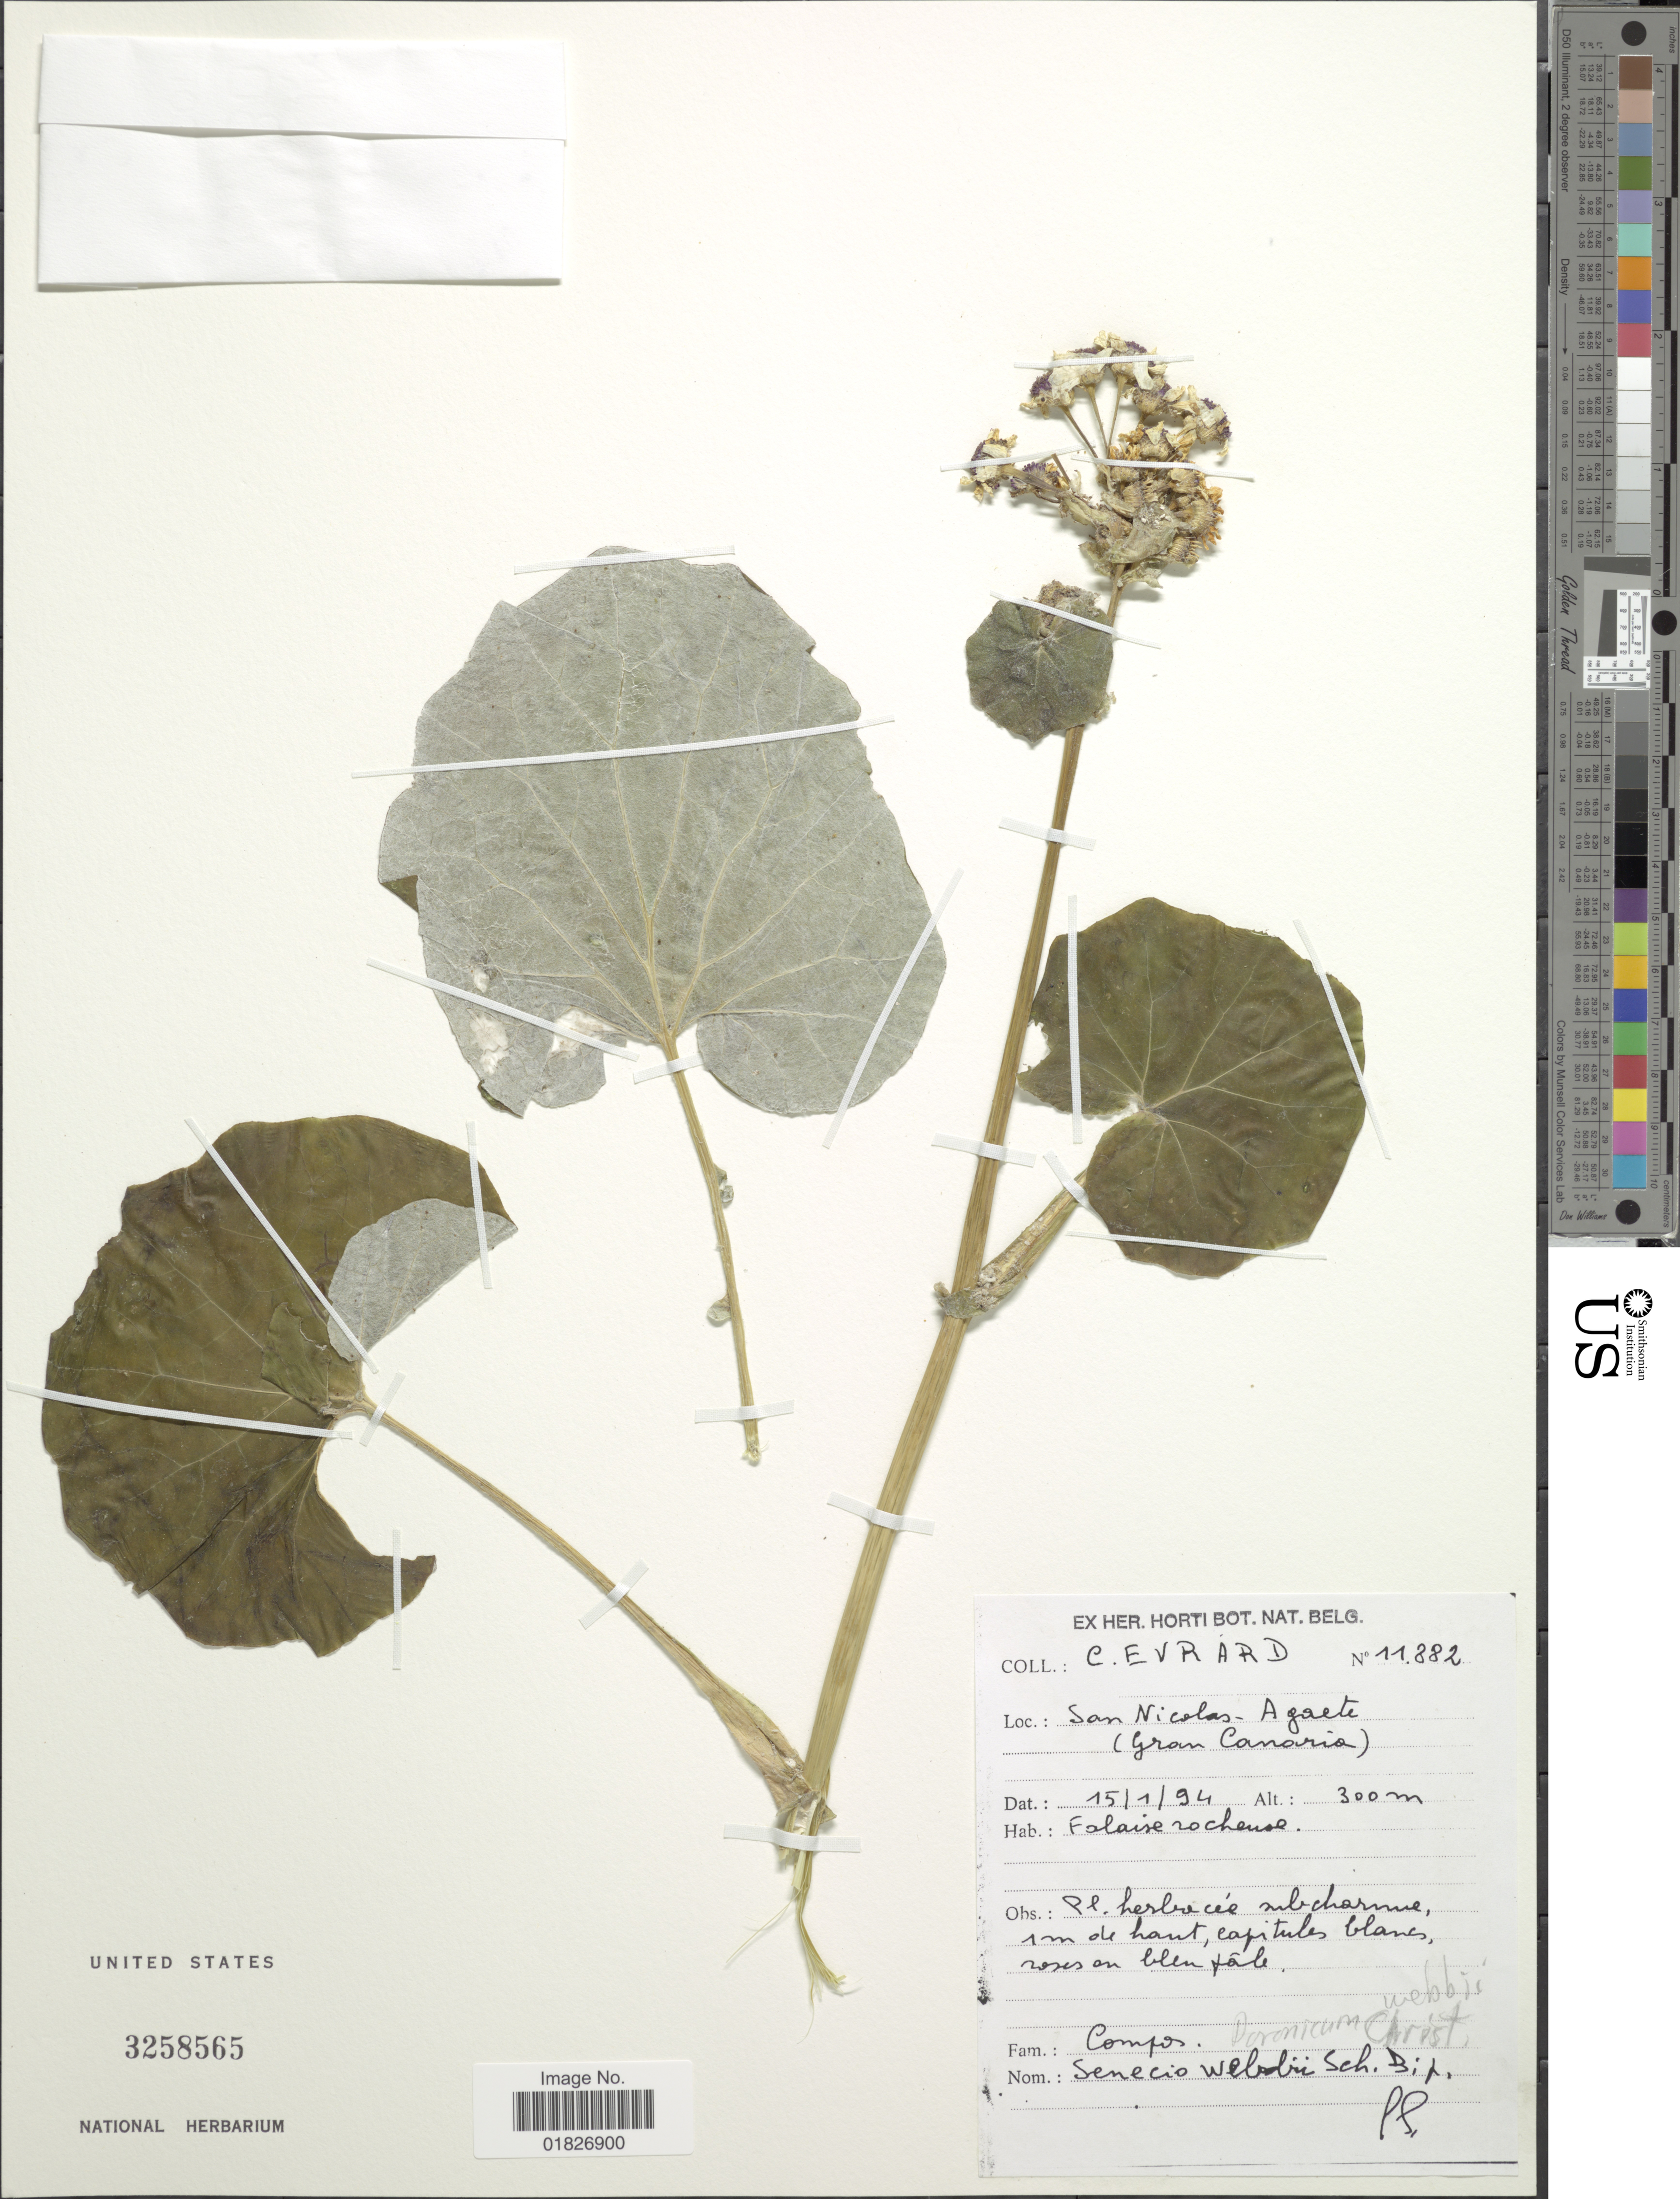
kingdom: Plantae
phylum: Tracheophyta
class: Magnoliopsida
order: Asterales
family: Asteraceae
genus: Pericallis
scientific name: Pericallis webbii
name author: (Sch. Bip.) Bolle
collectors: C. Evrard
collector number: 11882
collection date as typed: Transcribed d/m/y: 15/1/94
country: Spain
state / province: Canarias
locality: San Nicolas, Agaete (Gran Canaria)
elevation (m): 300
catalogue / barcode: US 3258565